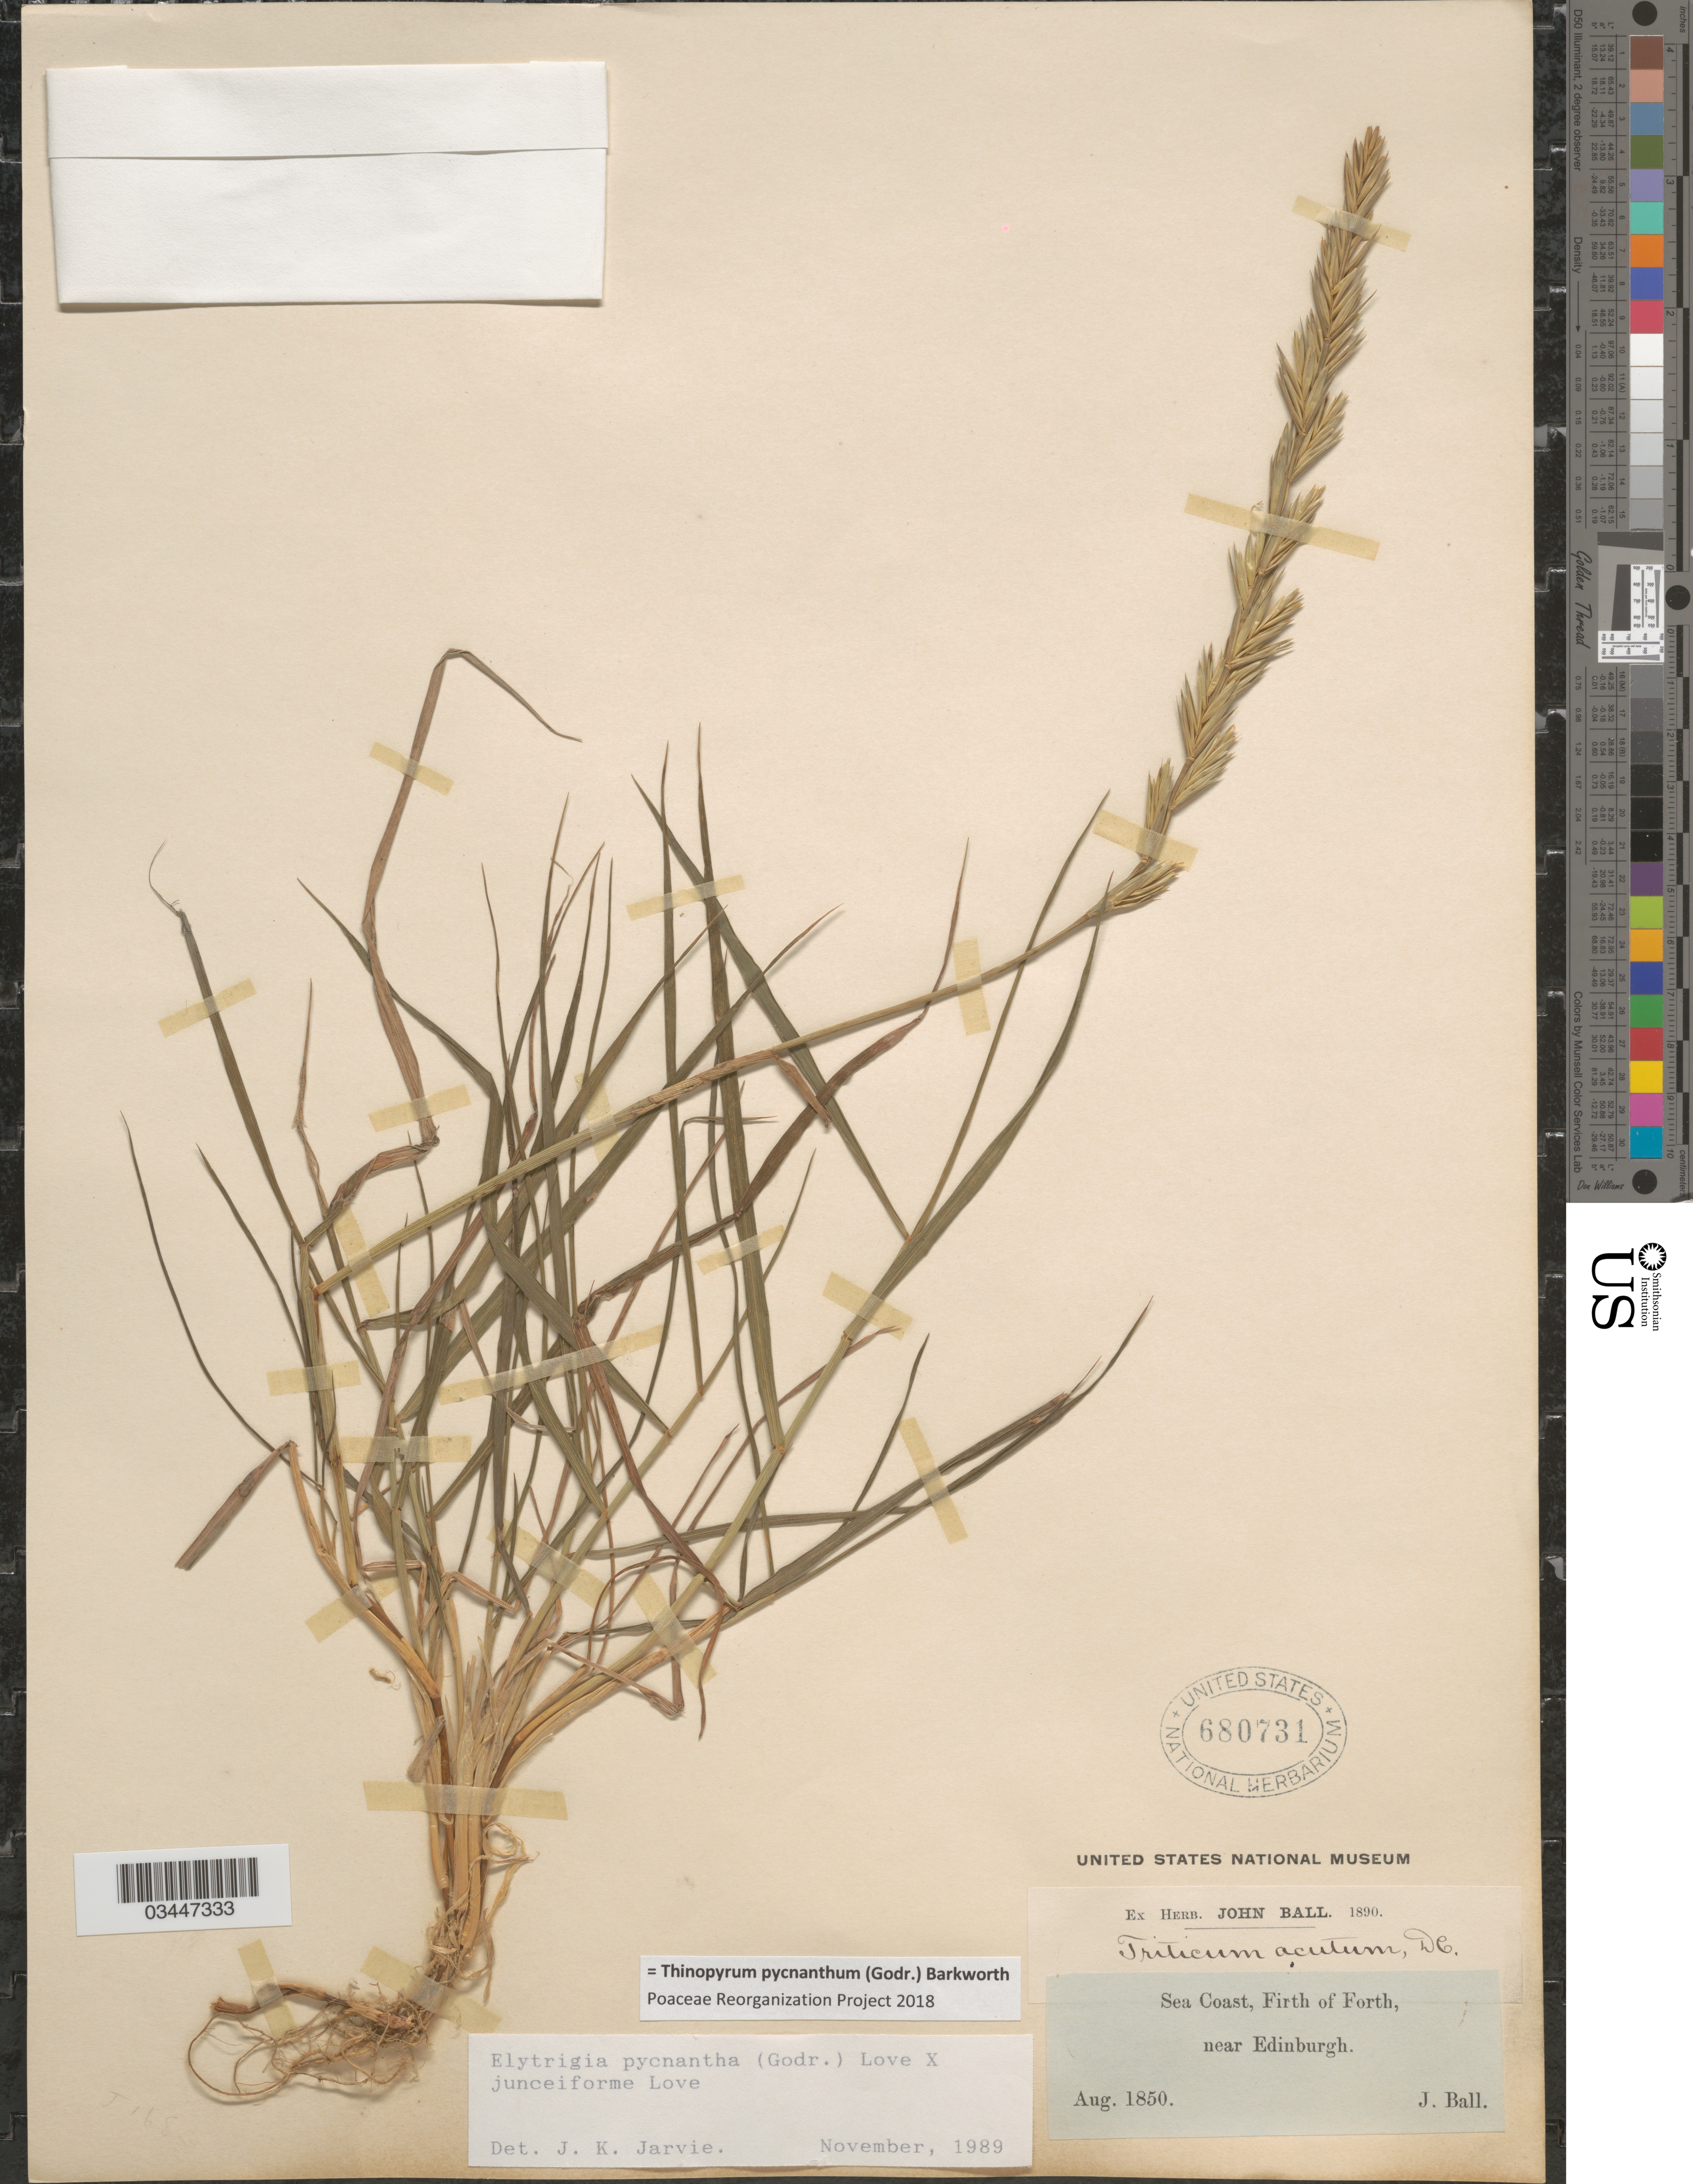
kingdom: Plantae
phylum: Tracheophyta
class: Liliopsida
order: Poales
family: Poaceae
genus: Thinopyrum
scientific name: Thinopyrum pycnanthum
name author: (Godr.) Barkworth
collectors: J. Ball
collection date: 1850-08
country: United Kingdom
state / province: Scotland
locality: Sea Coast, Firth of Forth, near Edinburgh.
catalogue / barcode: US 680731